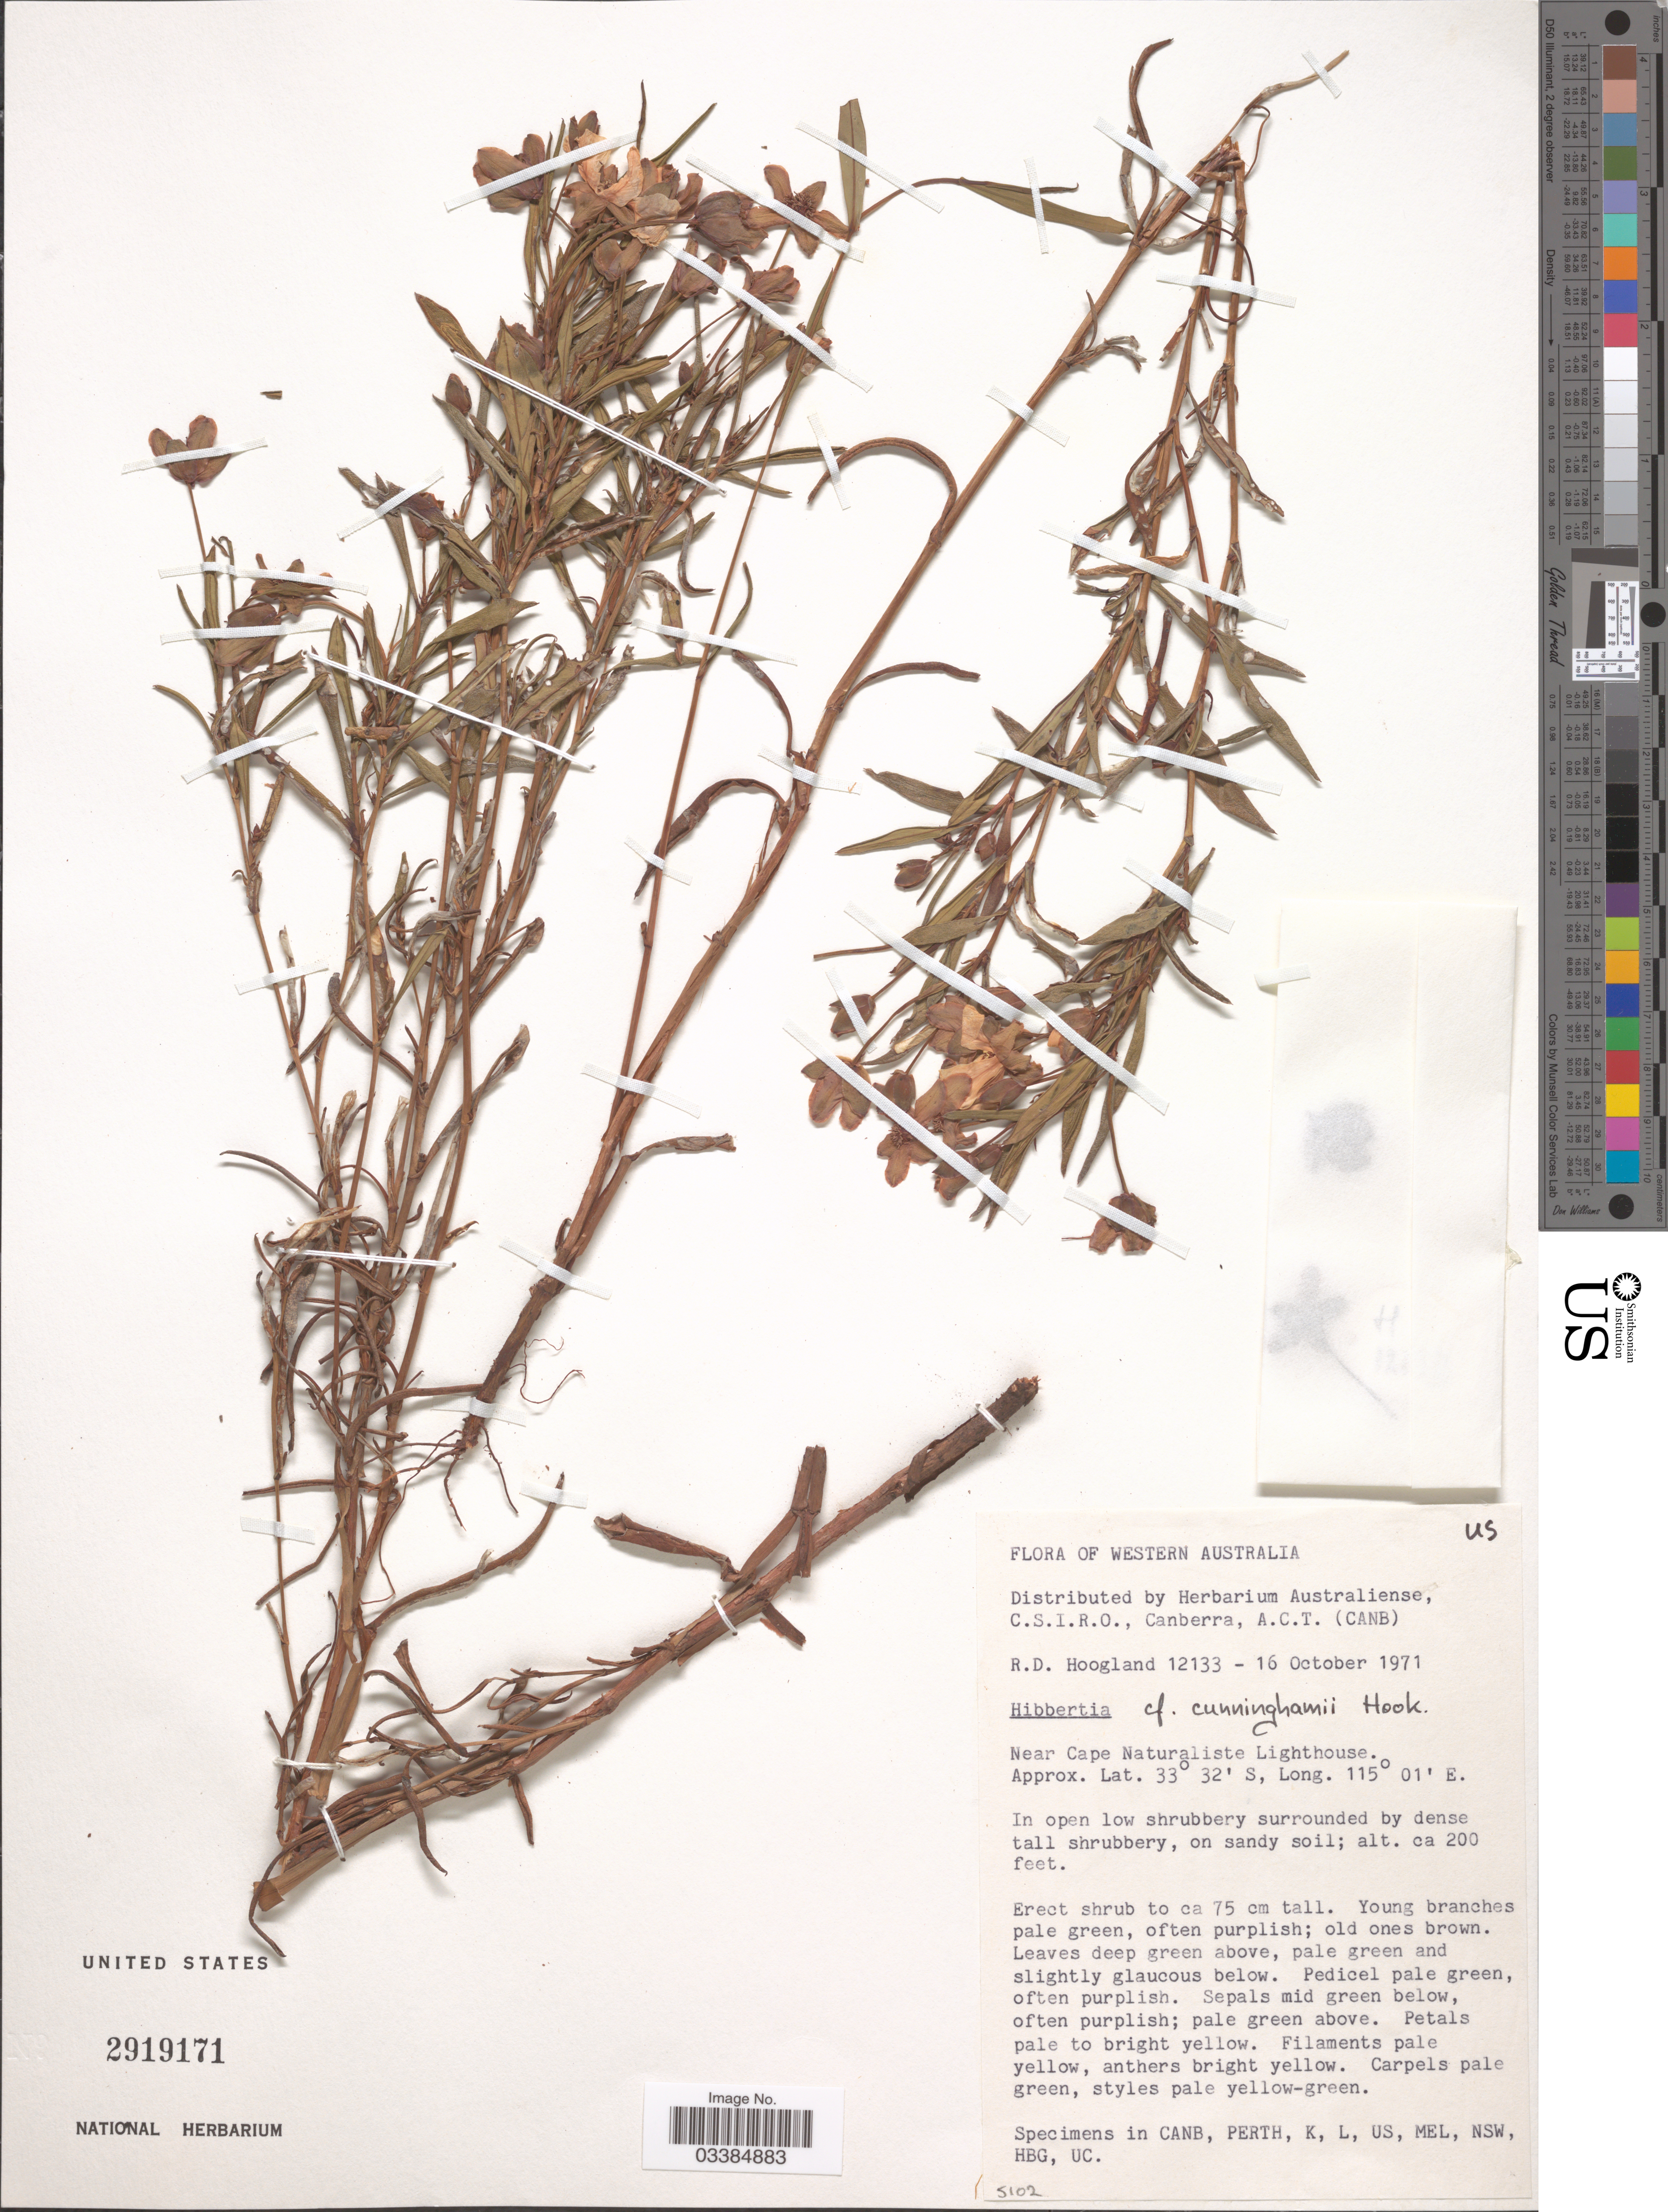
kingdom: Plantae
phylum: Tracheophyta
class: Magnoliopsida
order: Dilleniales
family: Dilleniaceae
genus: Hibbertia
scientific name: Hibbertia cunninghamii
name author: Aiton ex Hook.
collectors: R. D. Hoogland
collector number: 12133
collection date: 1971-10-16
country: Australia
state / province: Western Australia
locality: Near Cape Naturaliste Lighthouse.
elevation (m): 61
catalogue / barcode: US 2919171